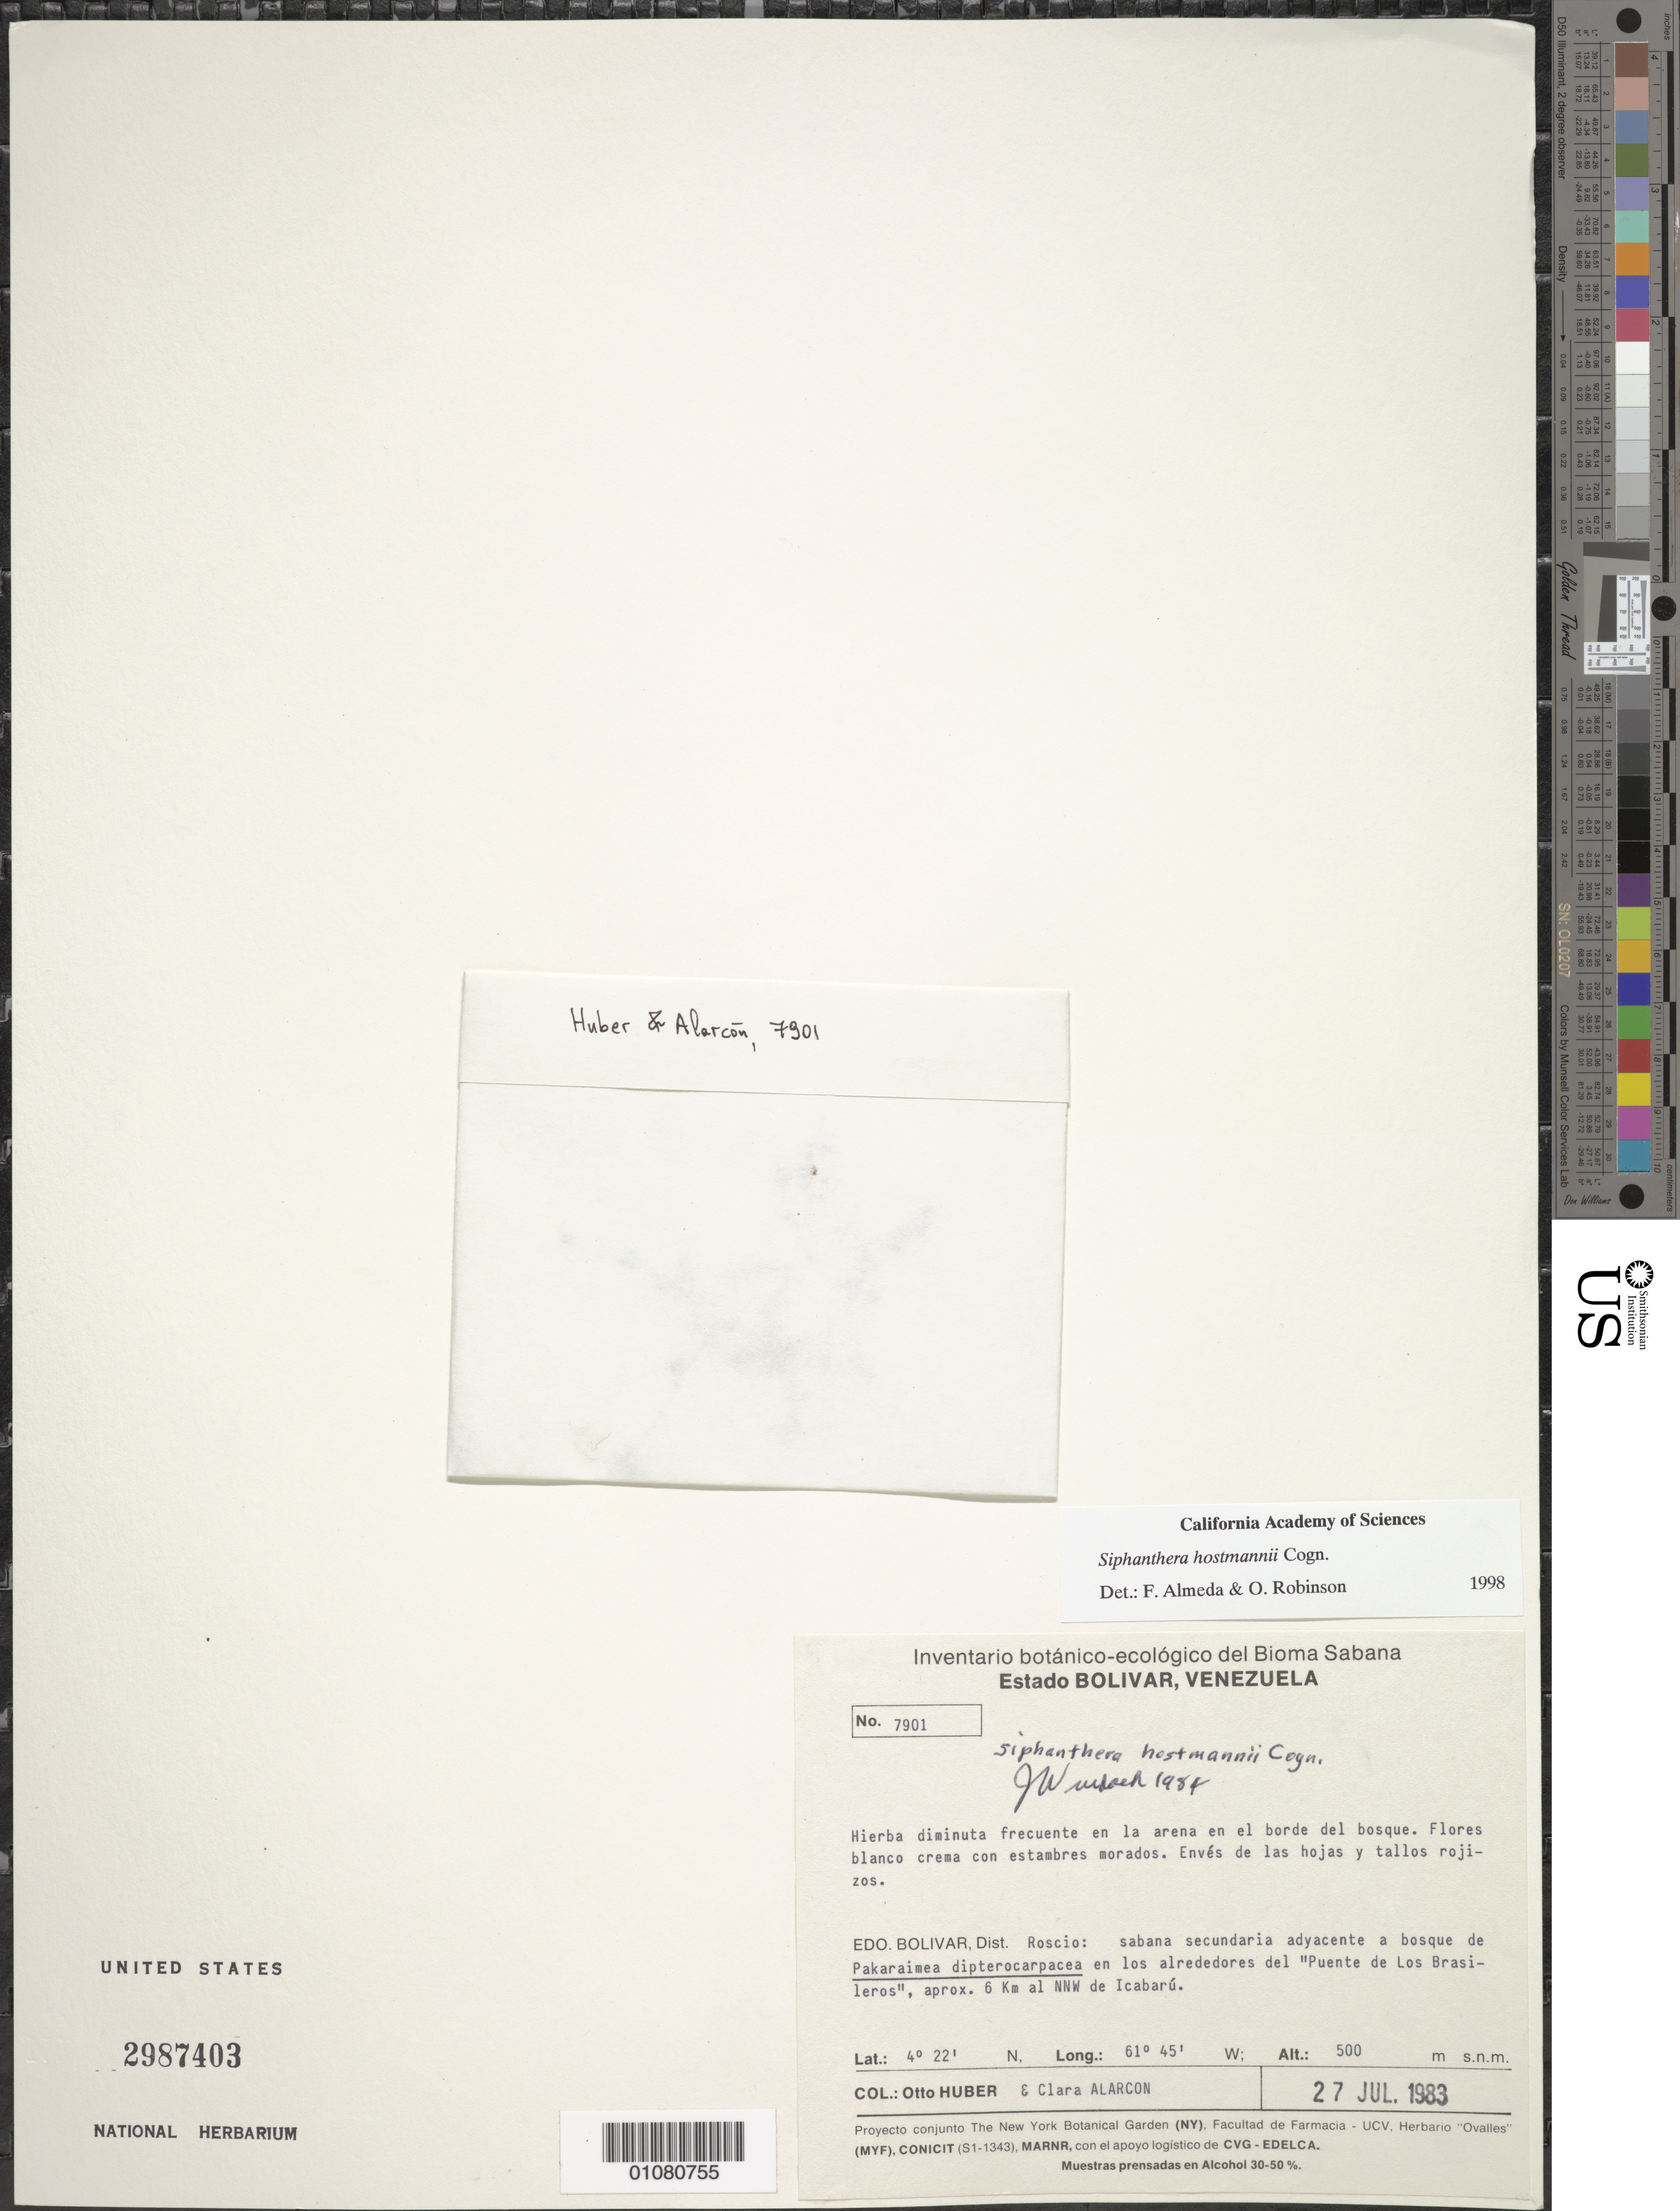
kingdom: Plantae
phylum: Tracheophyta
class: Magnoliopsida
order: Myrtales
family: Melastomataceae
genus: Siphanthera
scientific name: Siphanthera hostmannii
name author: Cogn.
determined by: Almeda, F.; Robinson, O.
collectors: O. Huber & C. Alarcon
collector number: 7901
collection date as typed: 27-Jul-83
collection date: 1983-07-27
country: Venezuela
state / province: Bolívar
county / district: Roscio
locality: Icabarú, 6 km NNW; alrededores del "Puente de Los Brasileros"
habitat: Sabana secondaria adyacente a bosque de Pakaraimea dipterocarpacea; en la arena en el borde del bosque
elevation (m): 500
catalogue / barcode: US 2987403